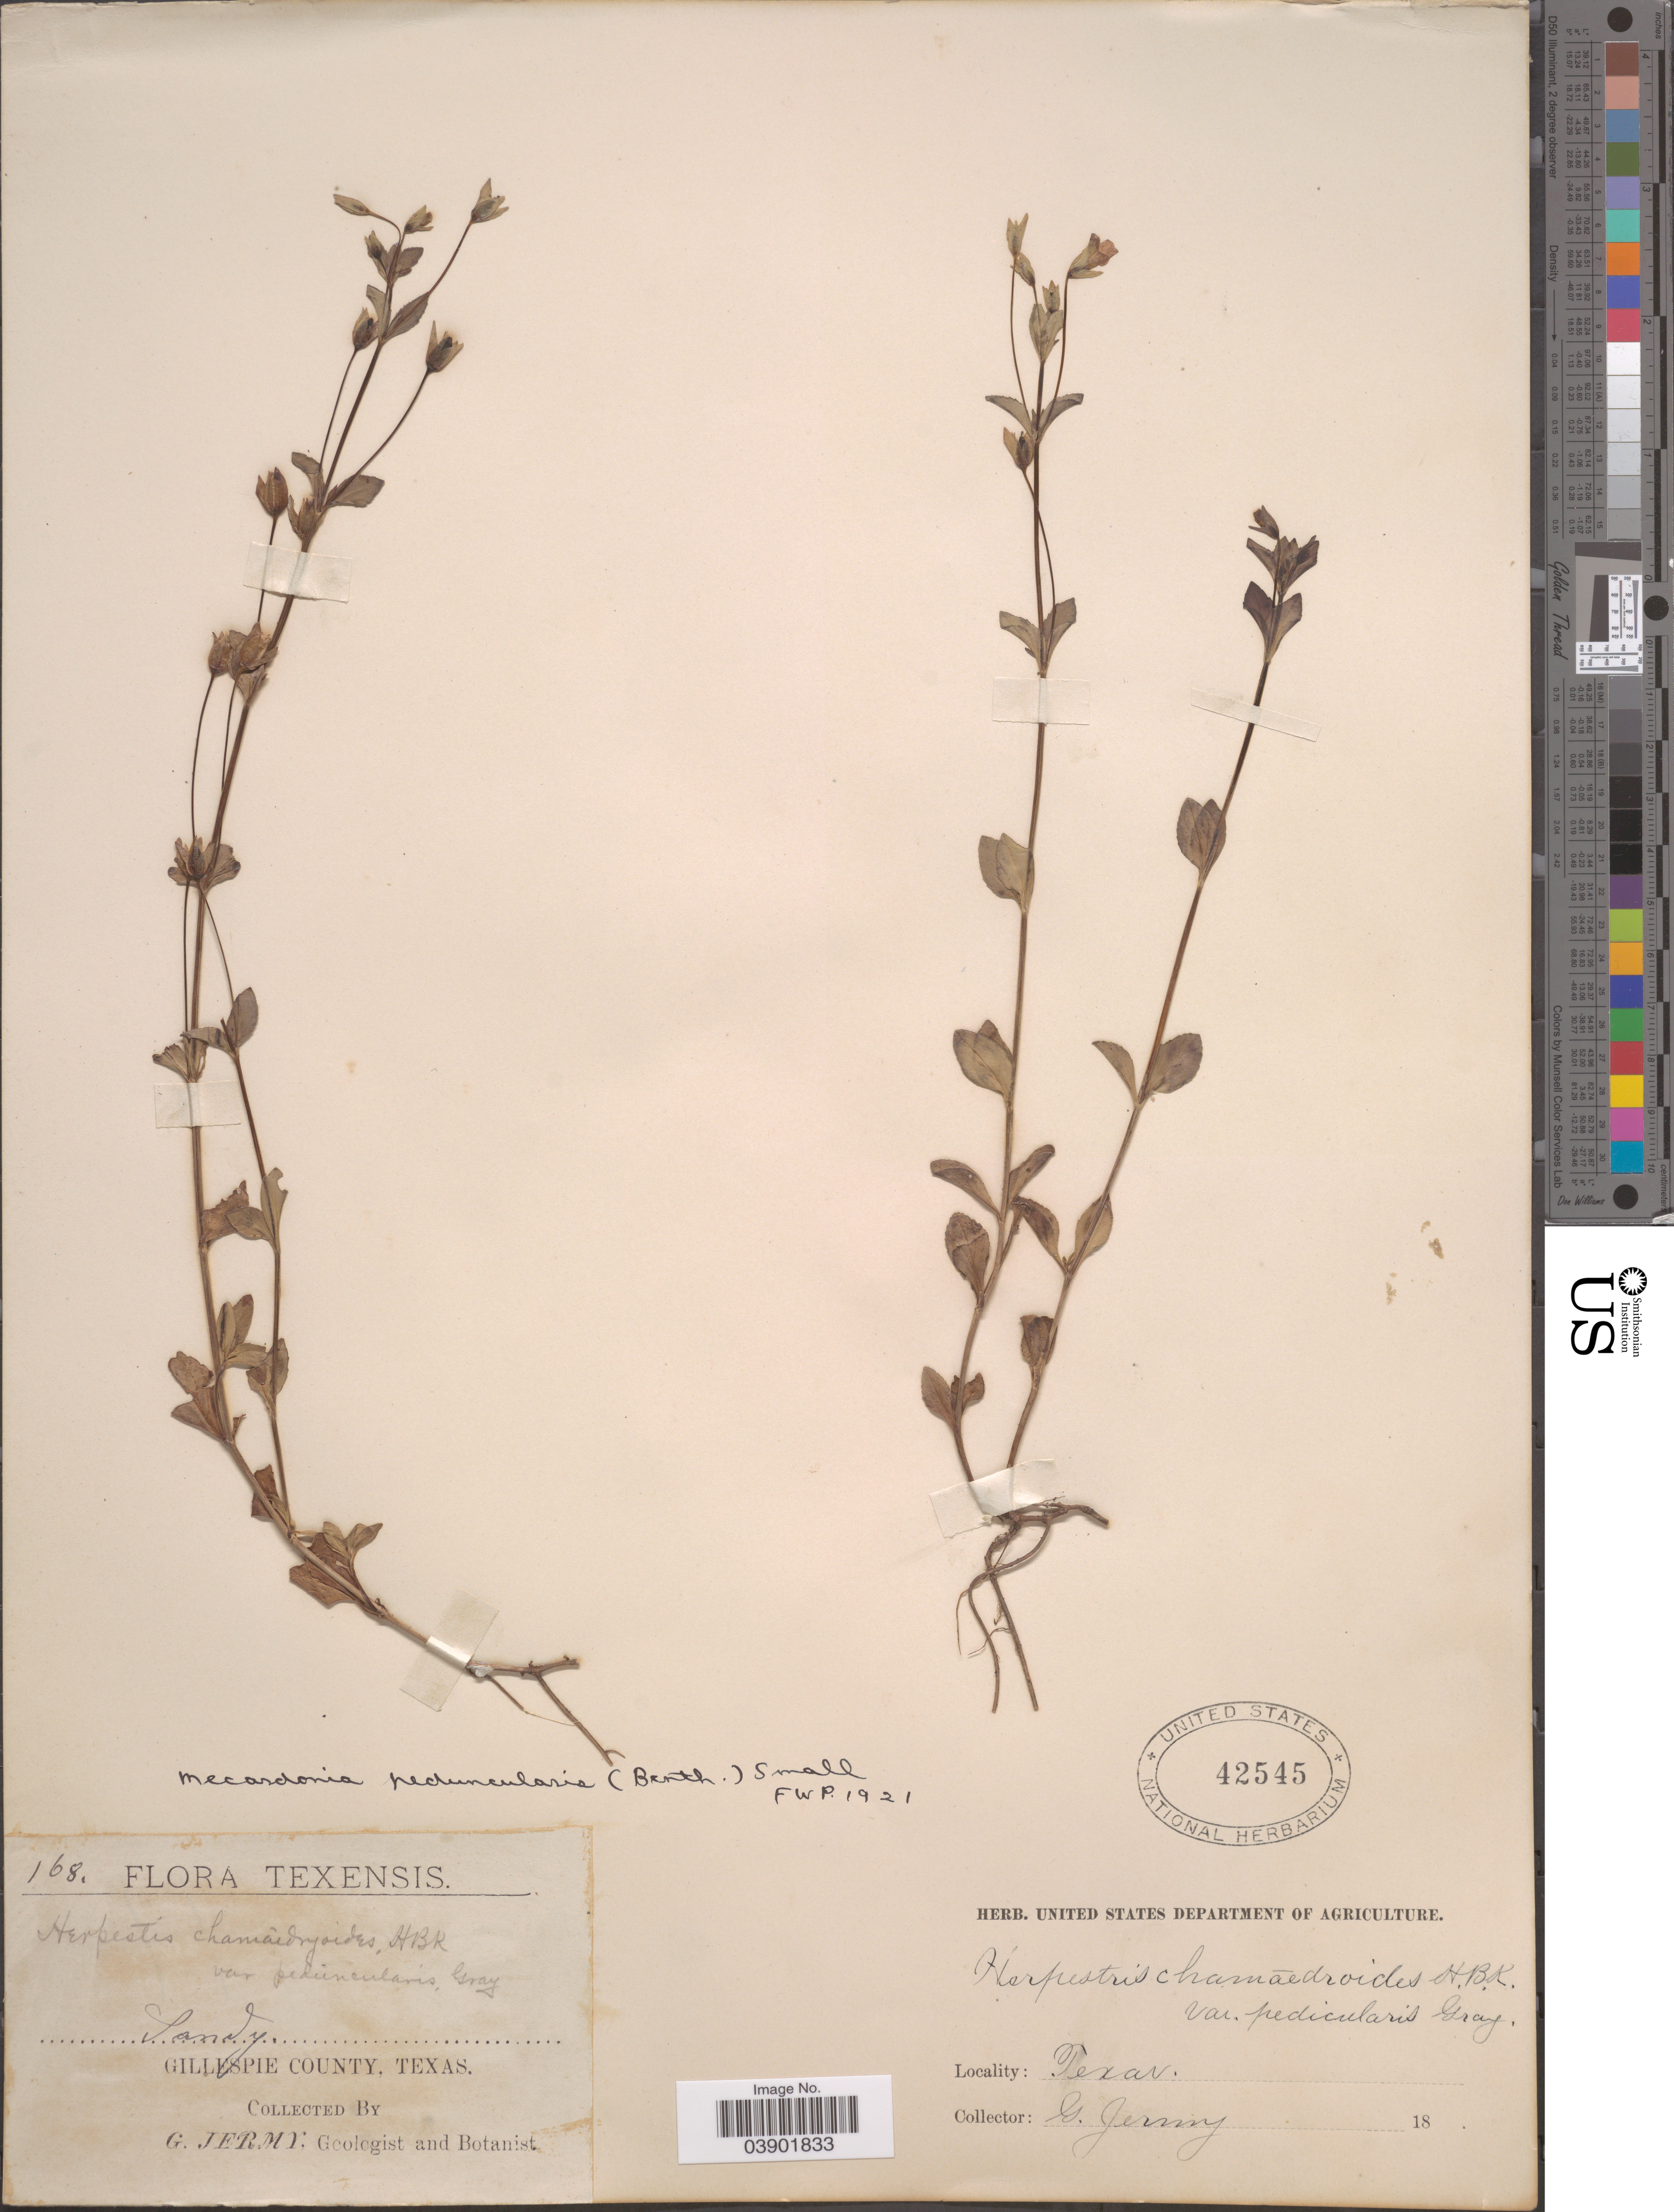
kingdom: Plantae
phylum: Tracheophyta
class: Magnoliopsida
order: Lamiales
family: Plantaginaceae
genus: Bacopa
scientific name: Bacopa procumbens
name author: (Mill.) Greenm.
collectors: G. Jermy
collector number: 168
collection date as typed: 18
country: United States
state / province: Texas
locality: Gillespie County.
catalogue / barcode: US 42545